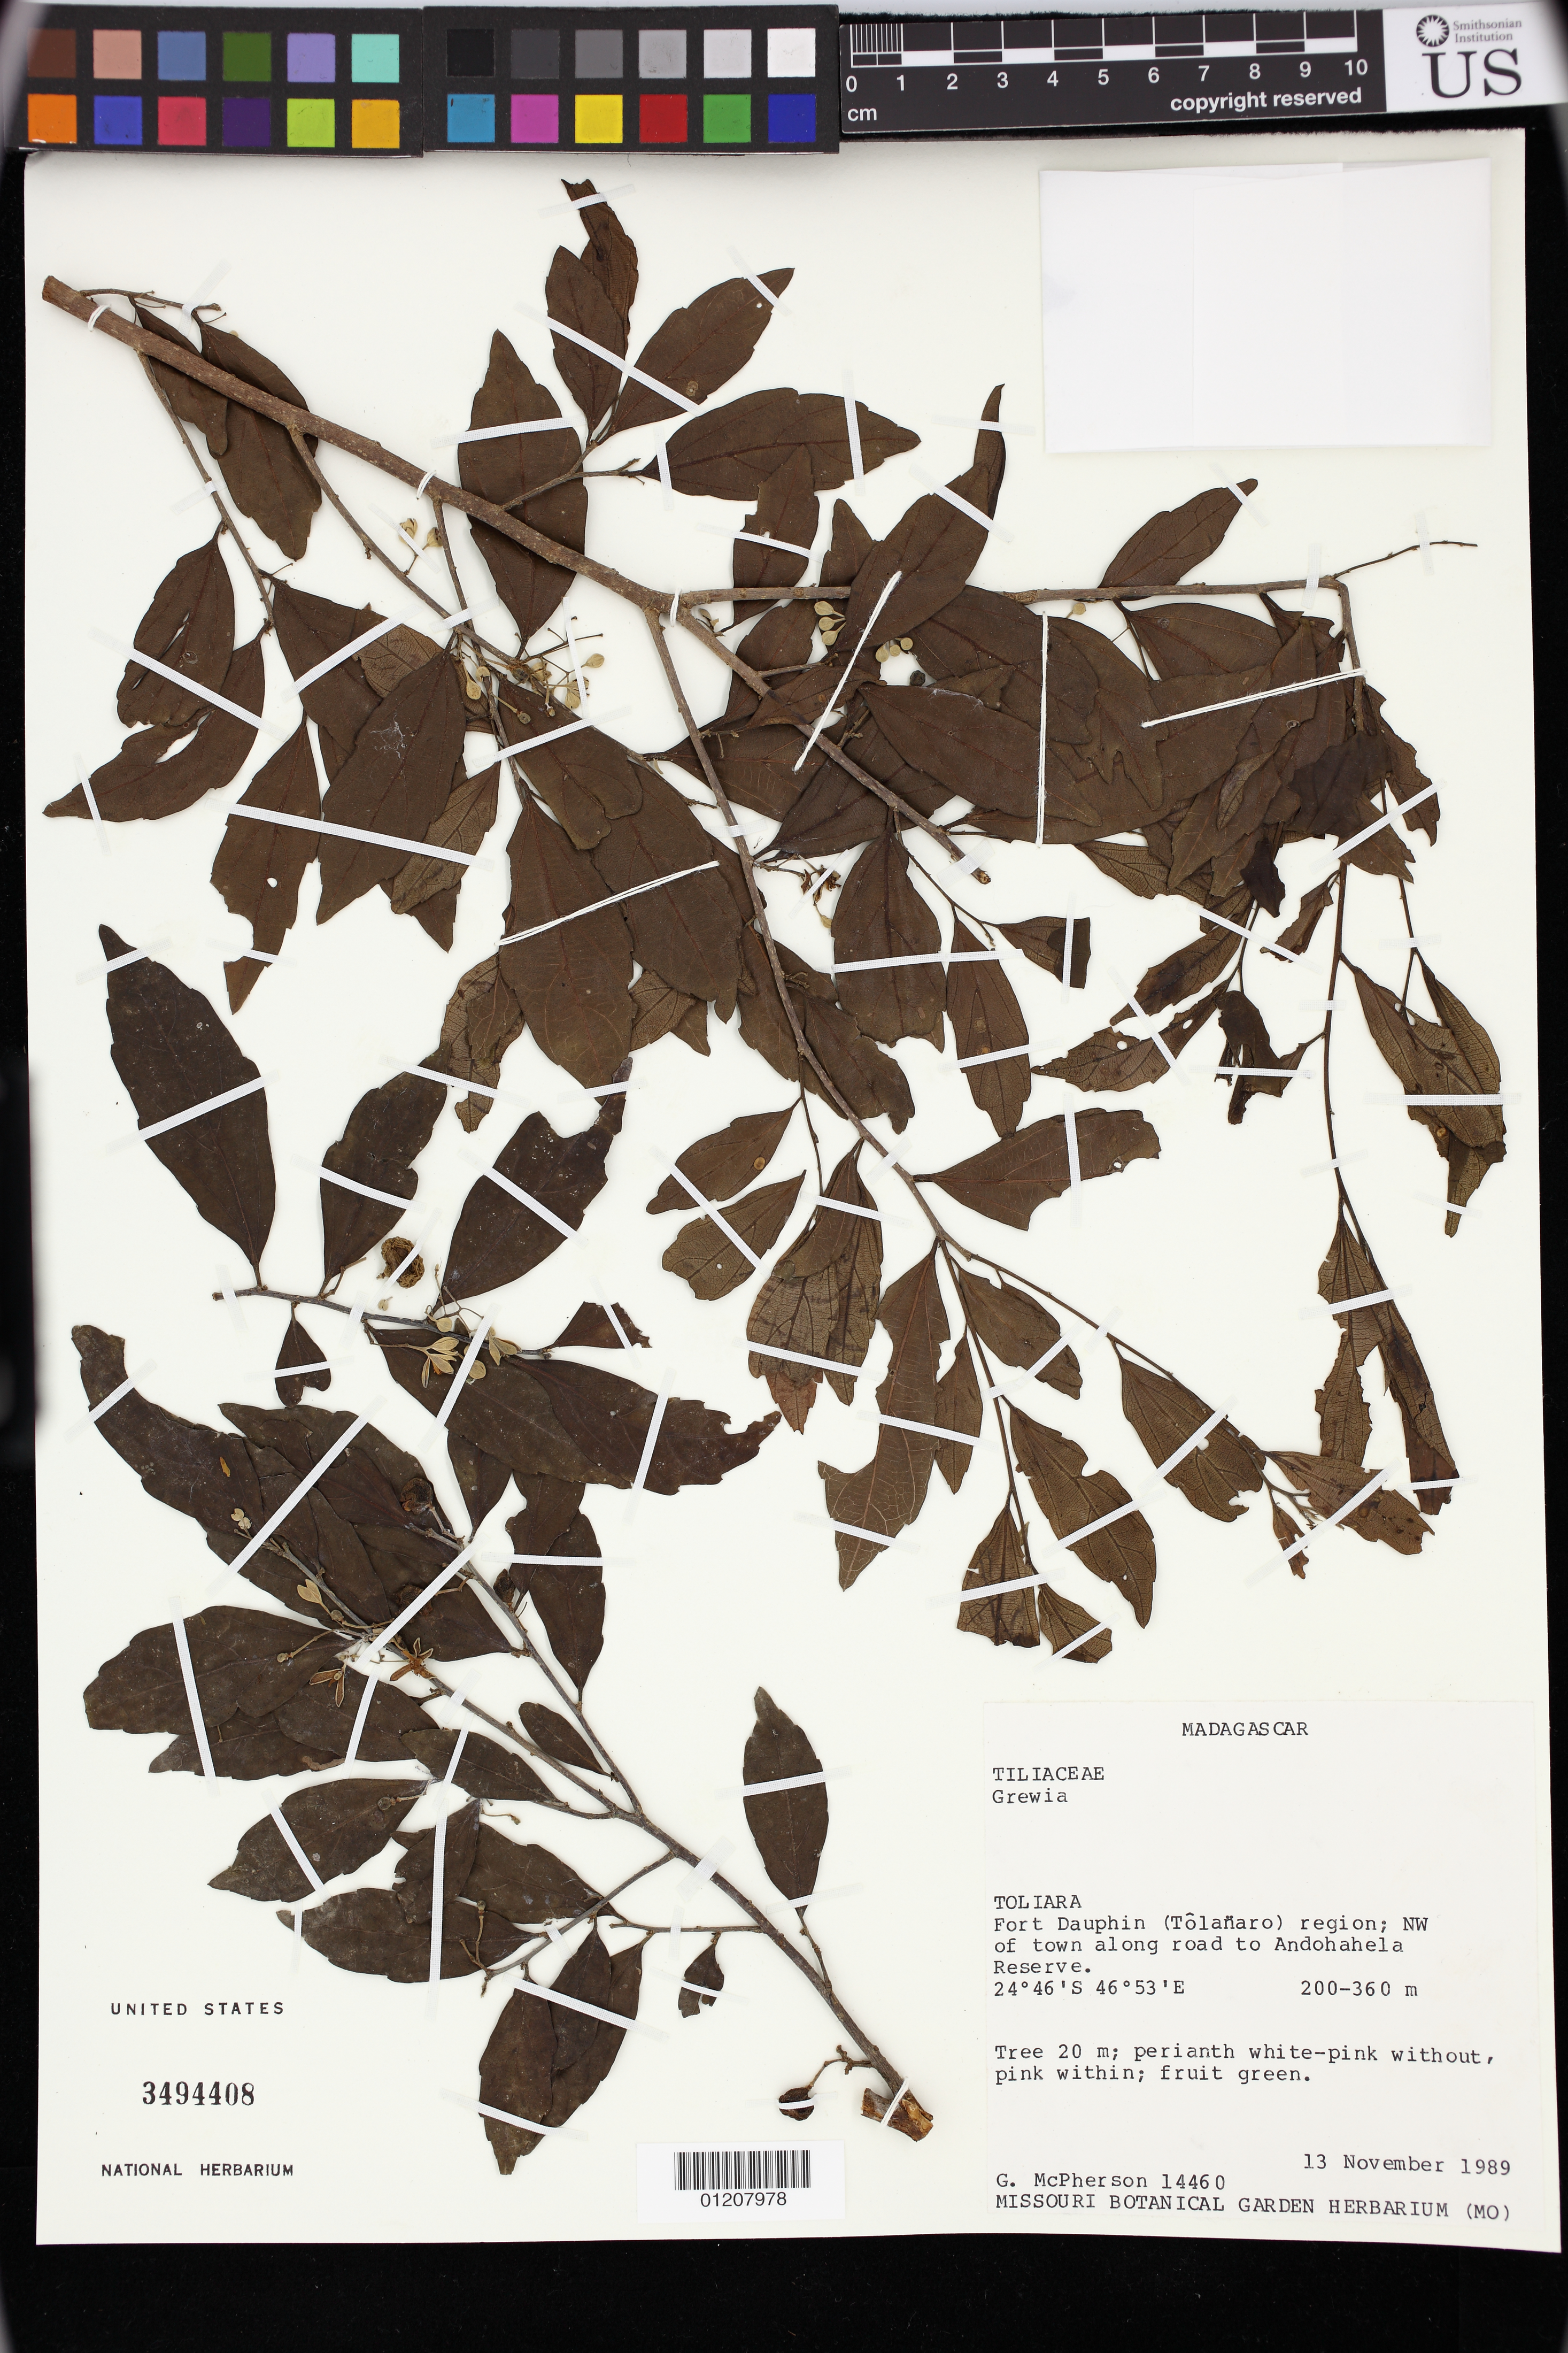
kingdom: Plantae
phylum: Tracheophyta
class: Magnoliopsida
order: Malvales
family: Malvaceae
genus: Grewia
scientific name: Grewia brideliifolia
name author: Baill.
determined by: Jourdain-Fievet, L.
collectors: G. D. McPherson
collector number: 14460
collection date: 1989-11-13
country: Madagascar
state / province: Anosy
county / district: Tolanaro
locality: Toliara. Fort Dauphin (Tolanaro) region; NW of town along road to Andohahela Reserve.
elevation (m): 200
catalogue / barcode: US 3494408